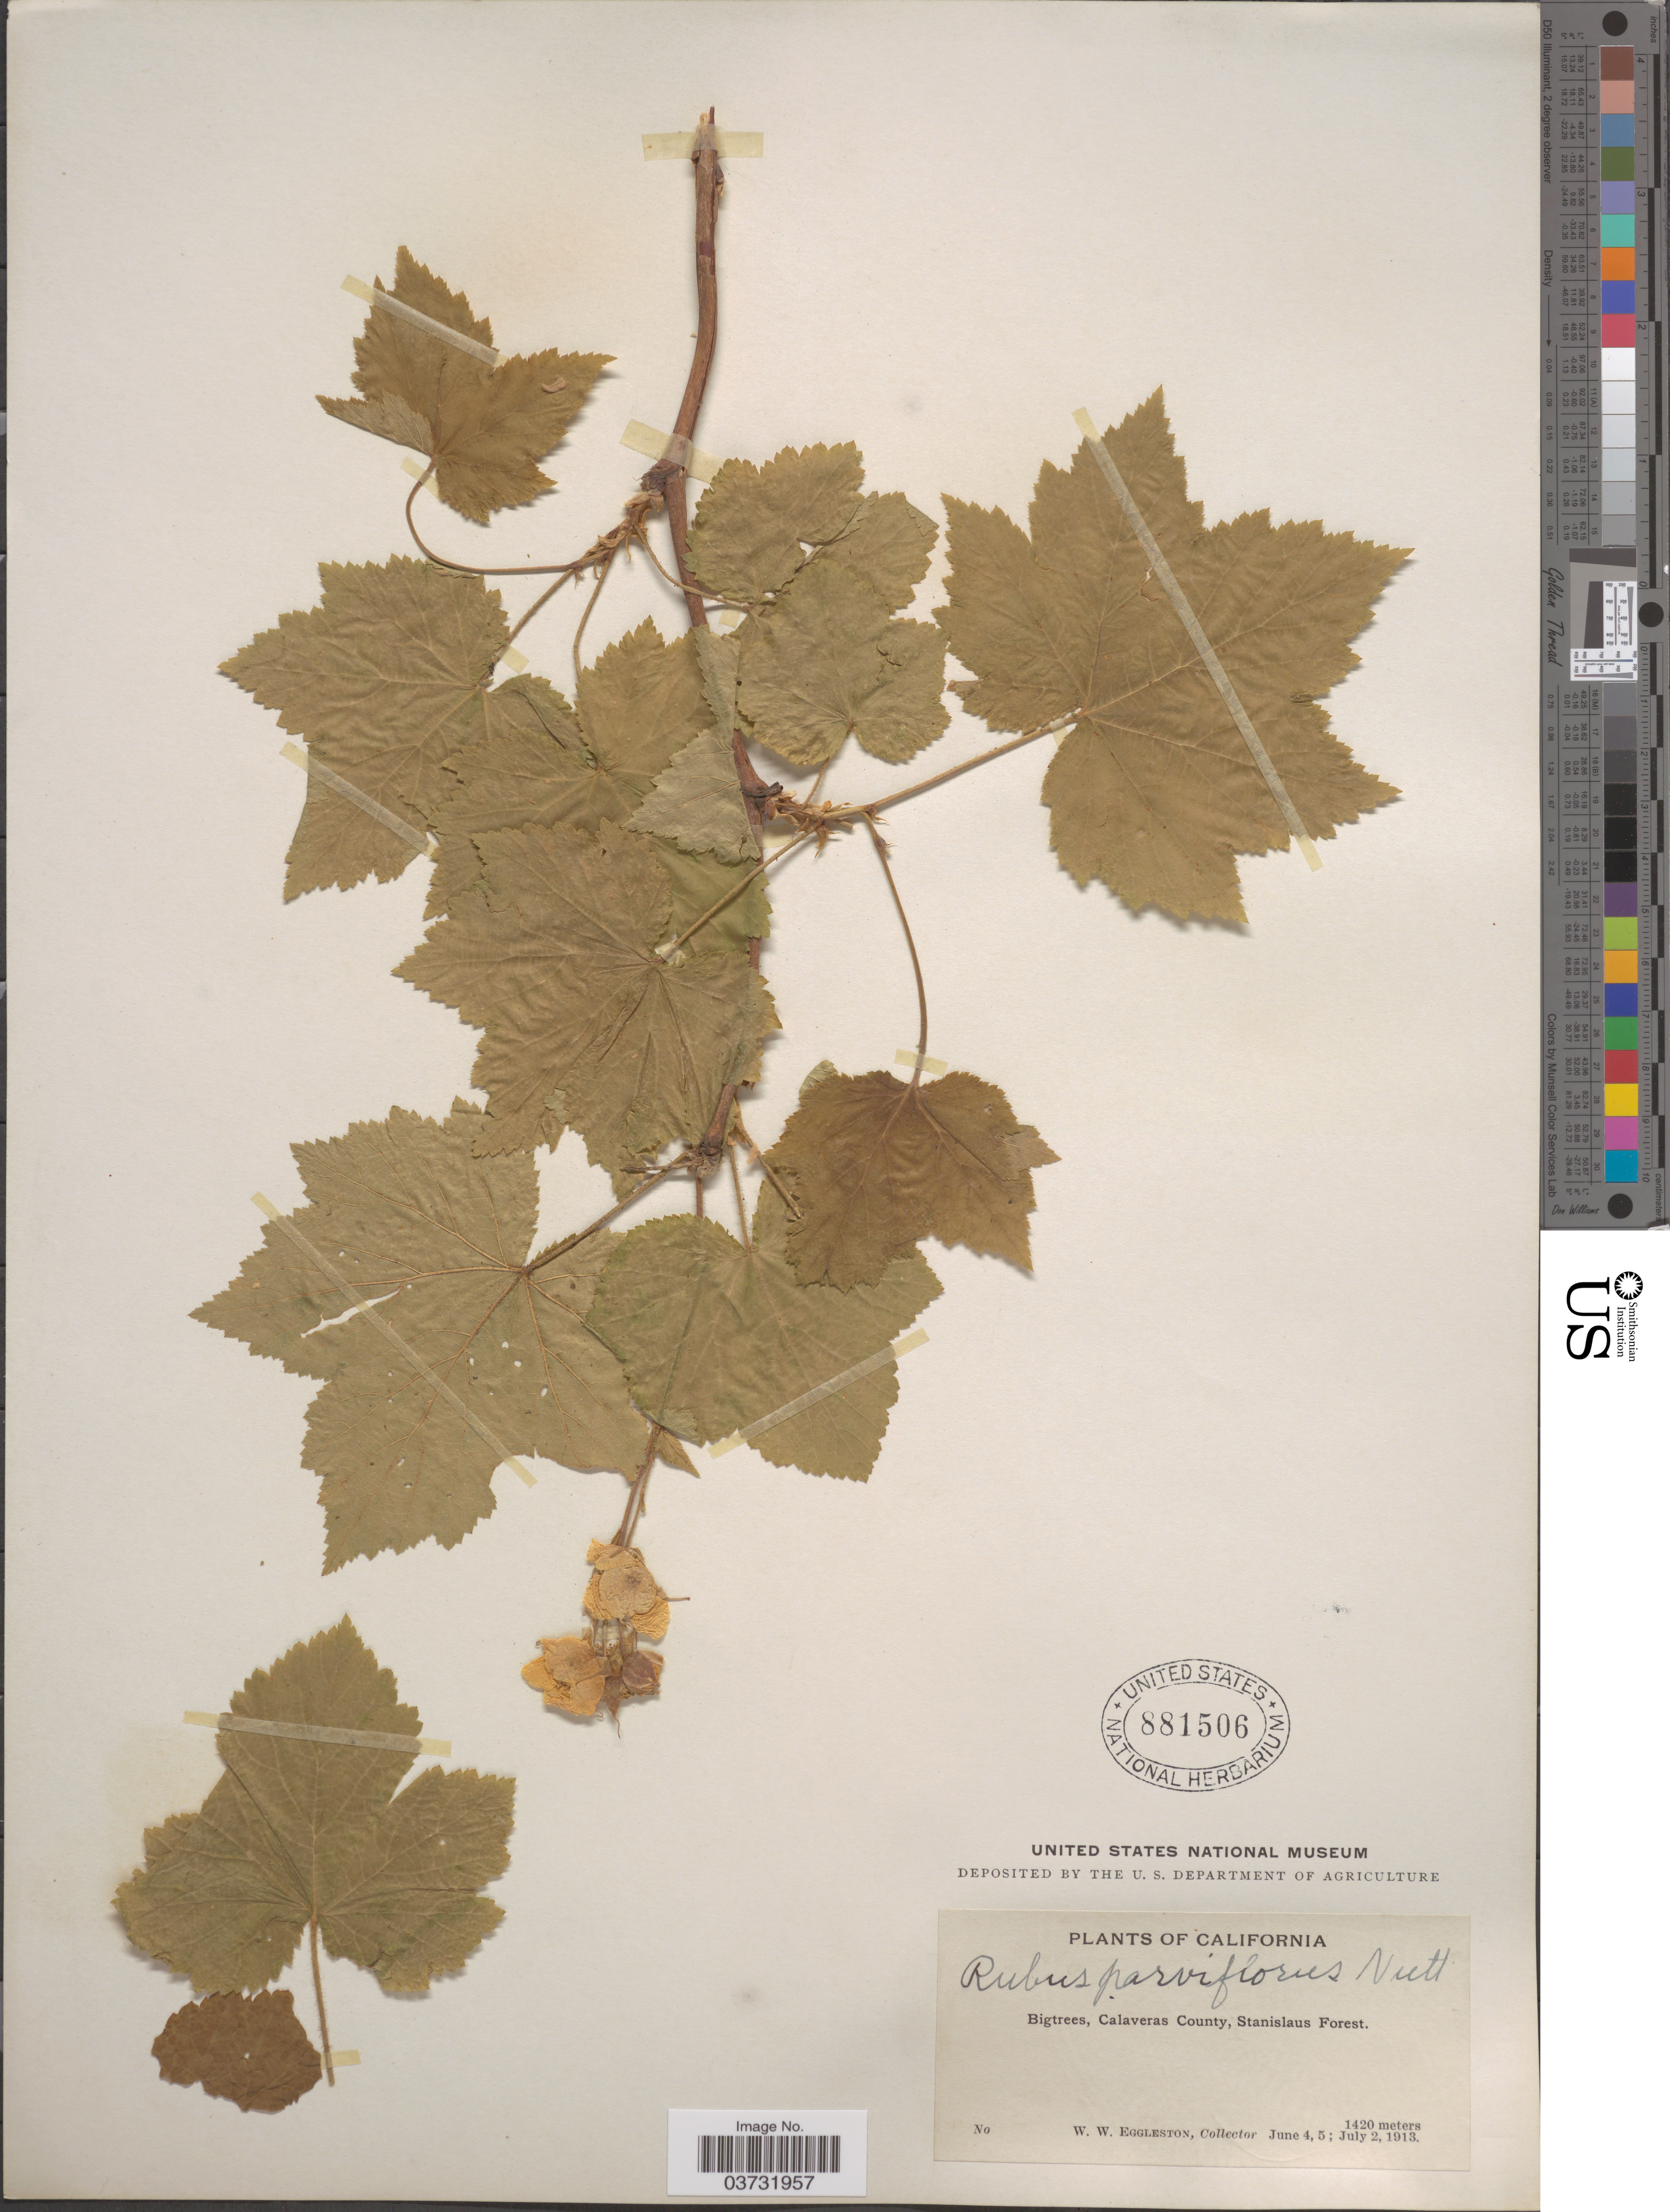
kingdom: Plantae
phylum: Tracheophyta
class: Magnoliopsida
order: Rosales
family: Rosaceae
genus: Rubus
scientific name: Rubus parviflorus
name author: Nutt.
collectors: W. W. Eggleston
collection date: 1913-06-04/1913-07-02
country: United States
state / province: California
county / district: Calaveras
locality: Bigtrees, Calaveras County, Stanislaus Forest.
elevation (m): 1420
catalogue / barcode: US 881506